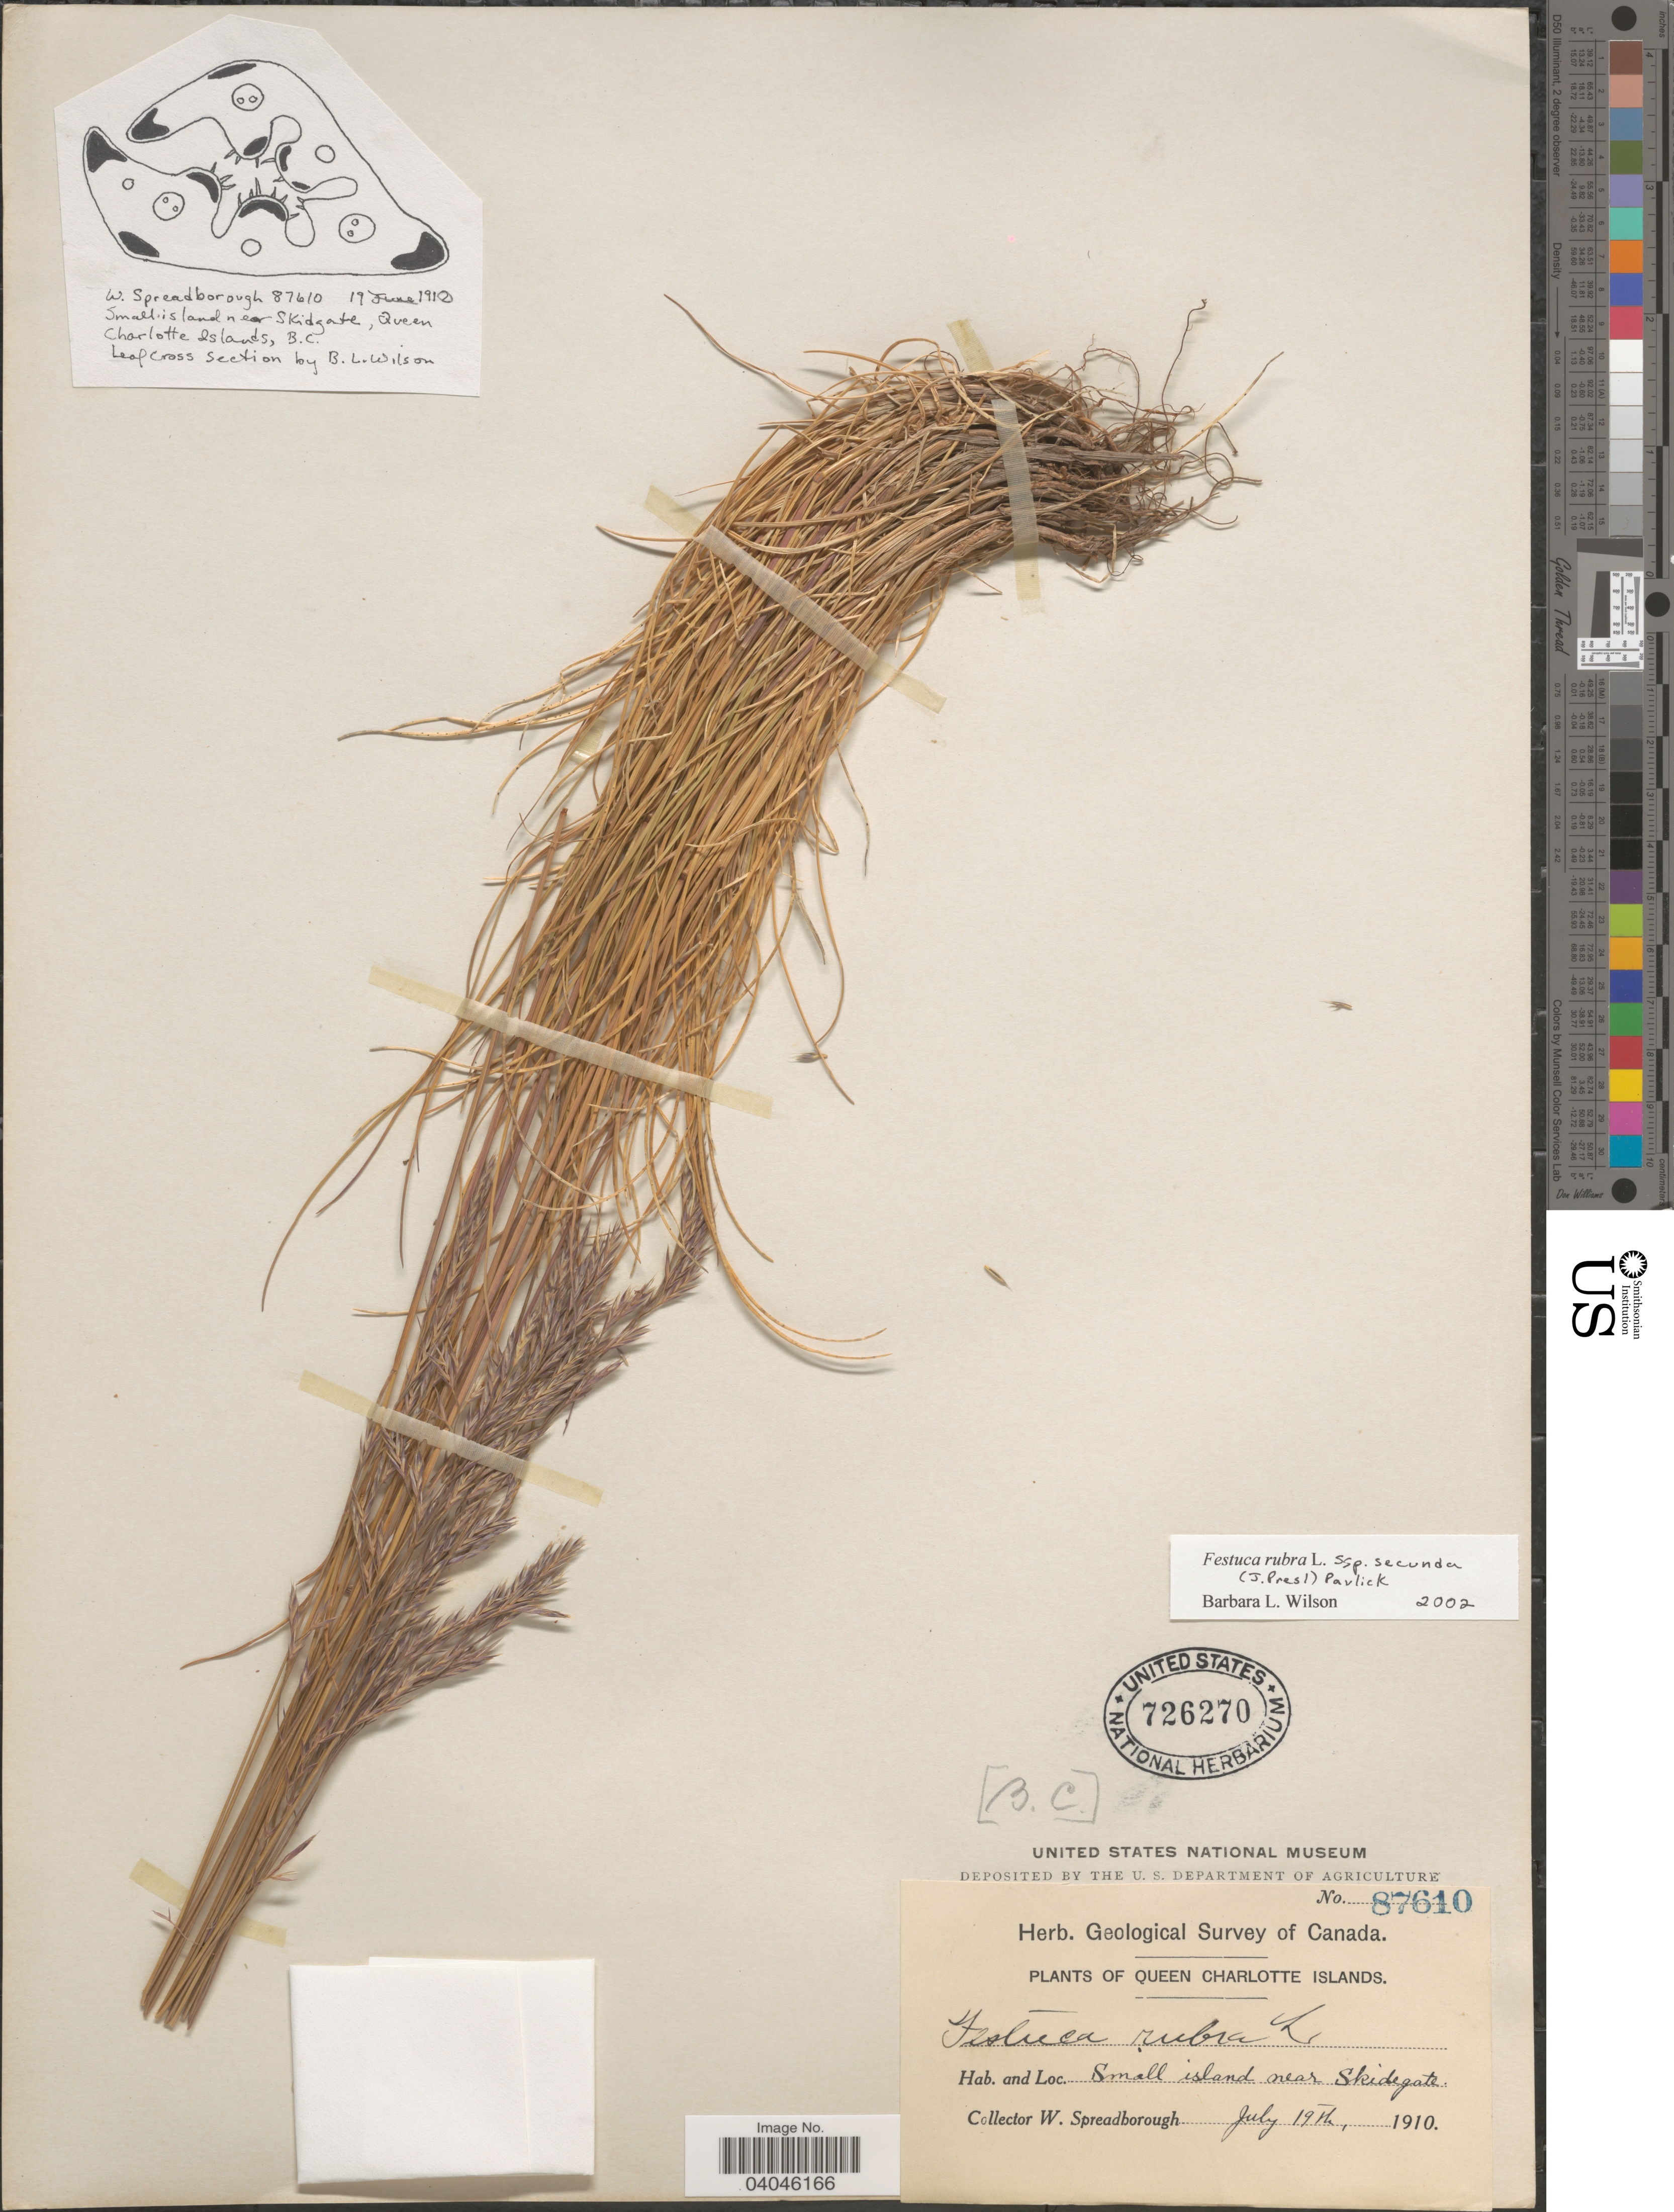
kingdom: Plantae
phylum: Tracheophyta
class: Liliopsida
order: Poales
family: Poaceae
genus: Festuca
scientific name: Festuca rubra subsp. secunda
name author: (J. Presl) Pavlick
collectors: W. Spreadborough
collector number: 87610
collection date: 1910-07-19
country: Canada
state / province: British Columbia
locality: Queen Charlotte Islands. Small island near Skidegate.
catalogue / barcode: US 726270